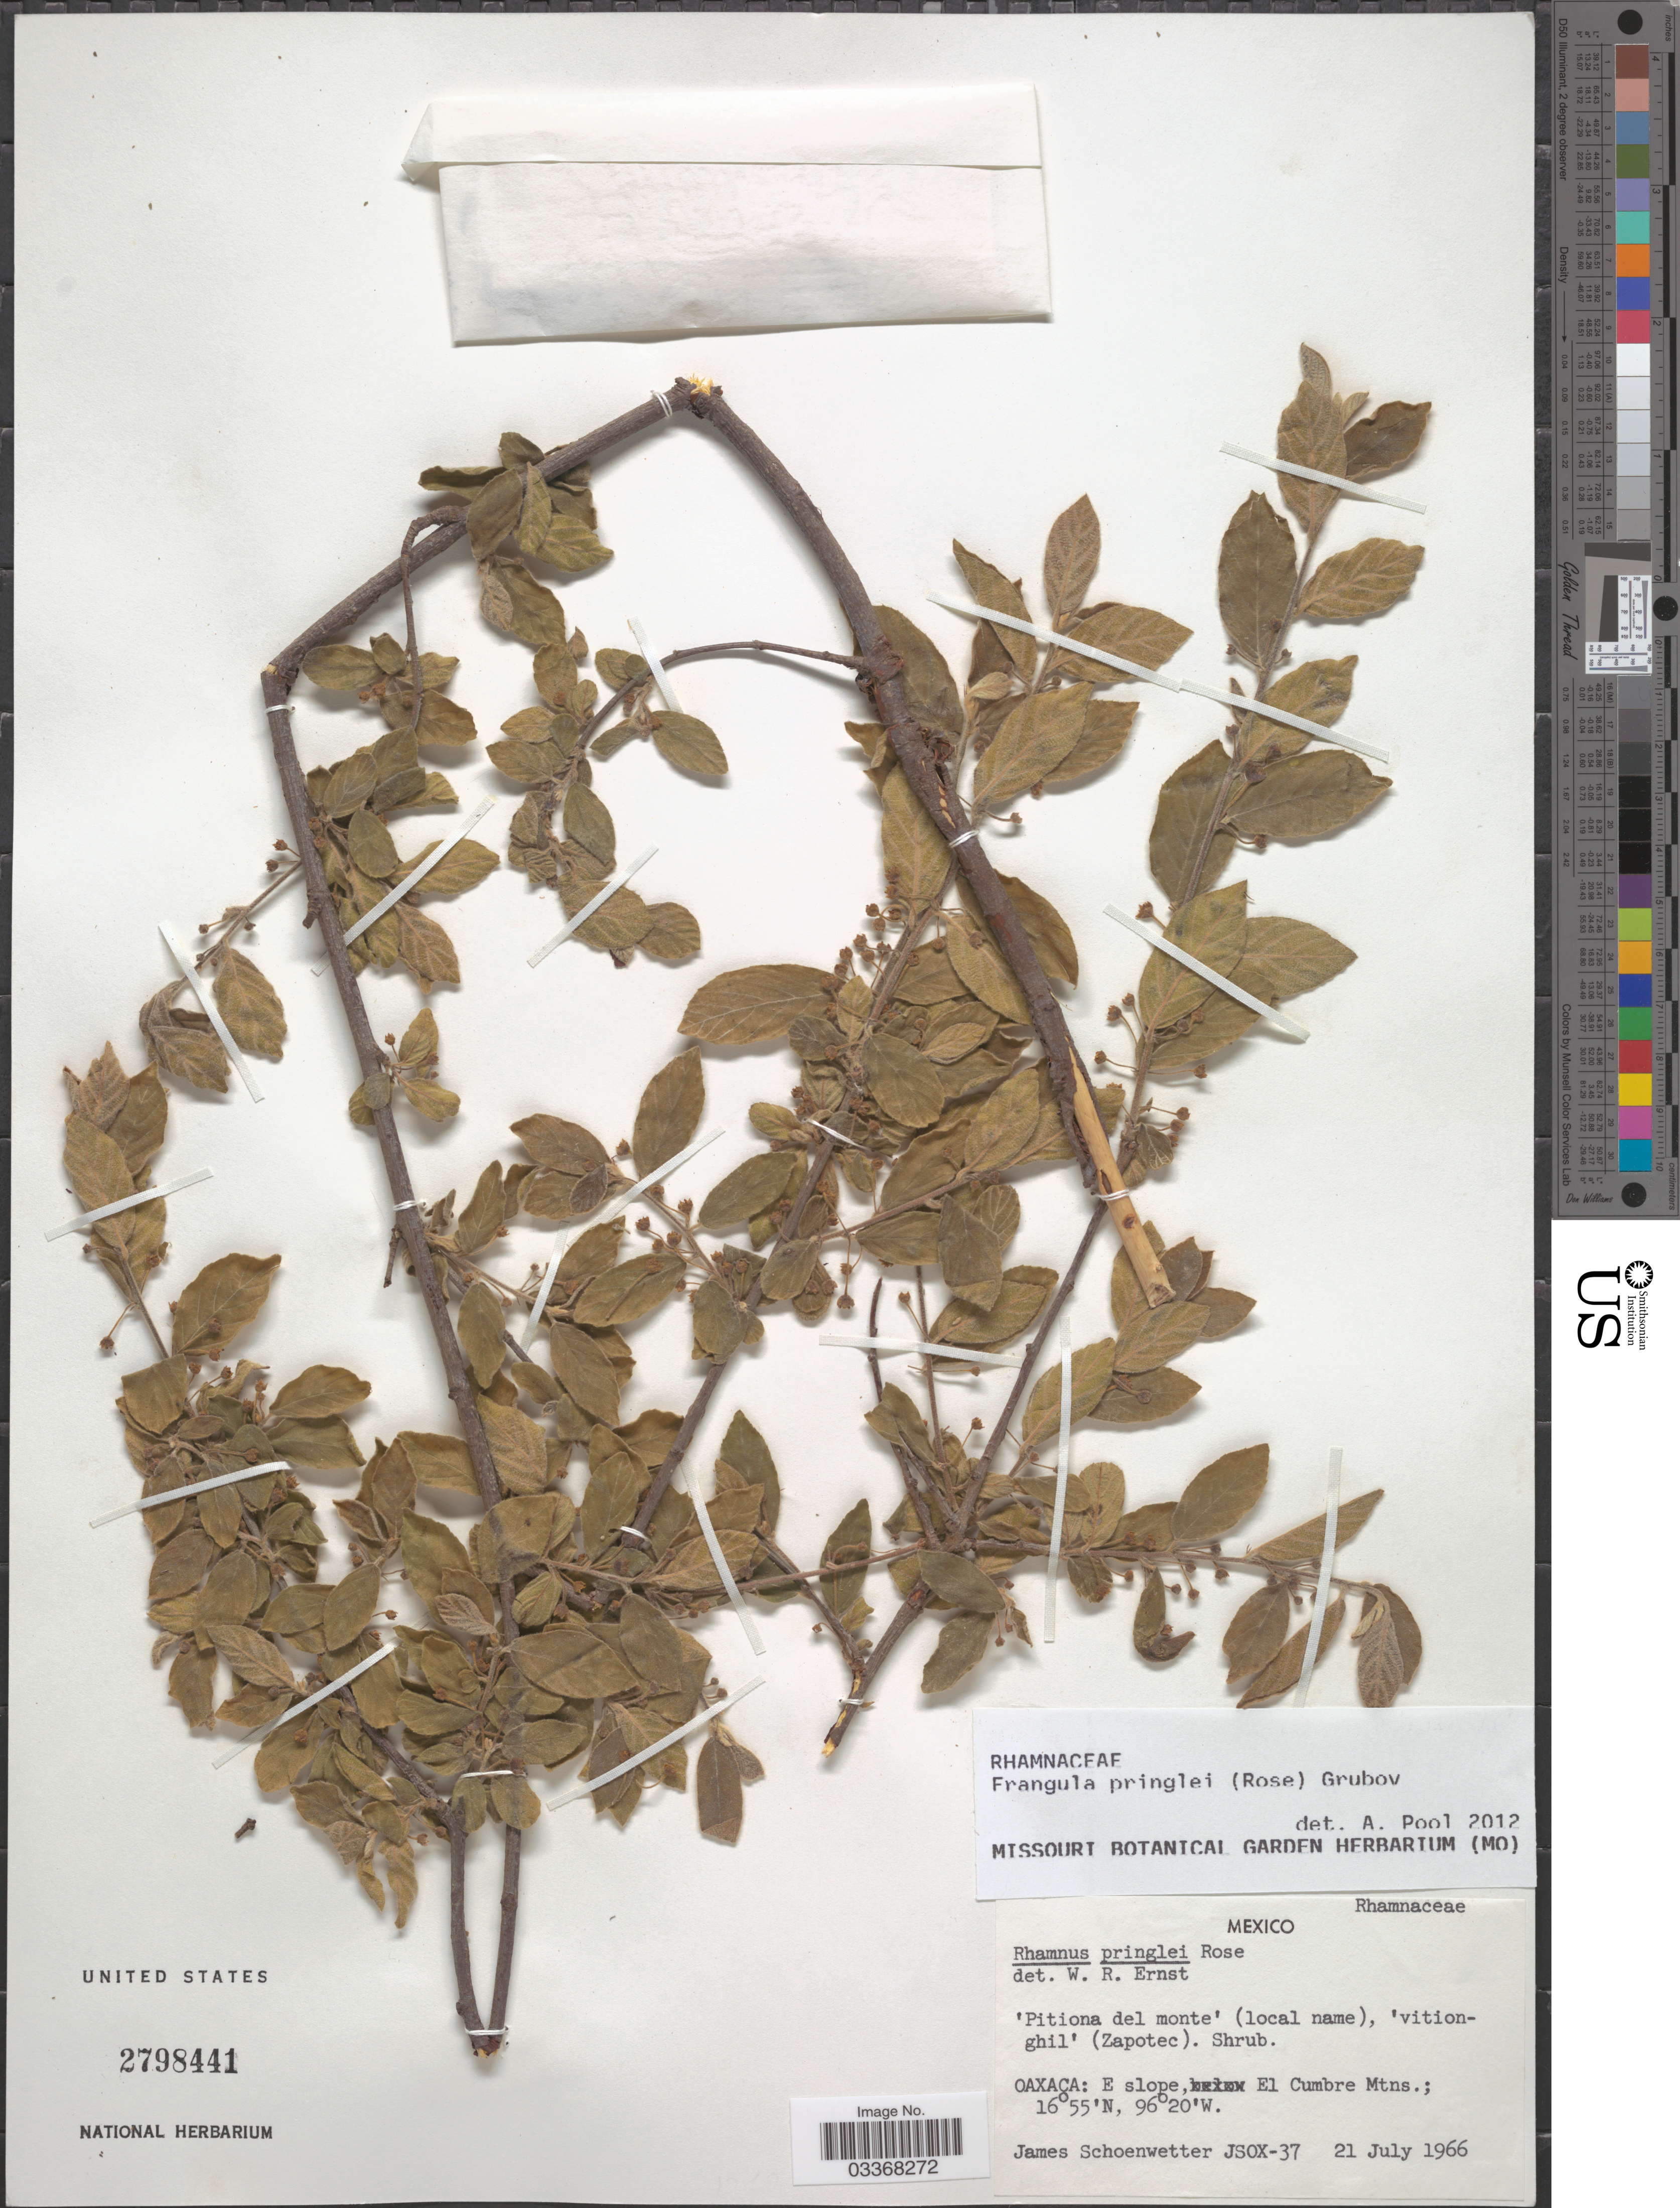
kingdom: Plantae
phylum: Tracheophyta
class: Magnoliopsida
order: Rosales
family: Rhamnaceae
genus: Frangula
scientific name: Frangula alnus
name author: (Rose) Grubov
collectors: J. Schoenwetter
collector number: JSOX-37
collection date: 1966-07-21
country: Mexico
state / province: Oaxaca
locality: E slope, El Cumbre Mtns.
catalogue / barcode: US 2798441